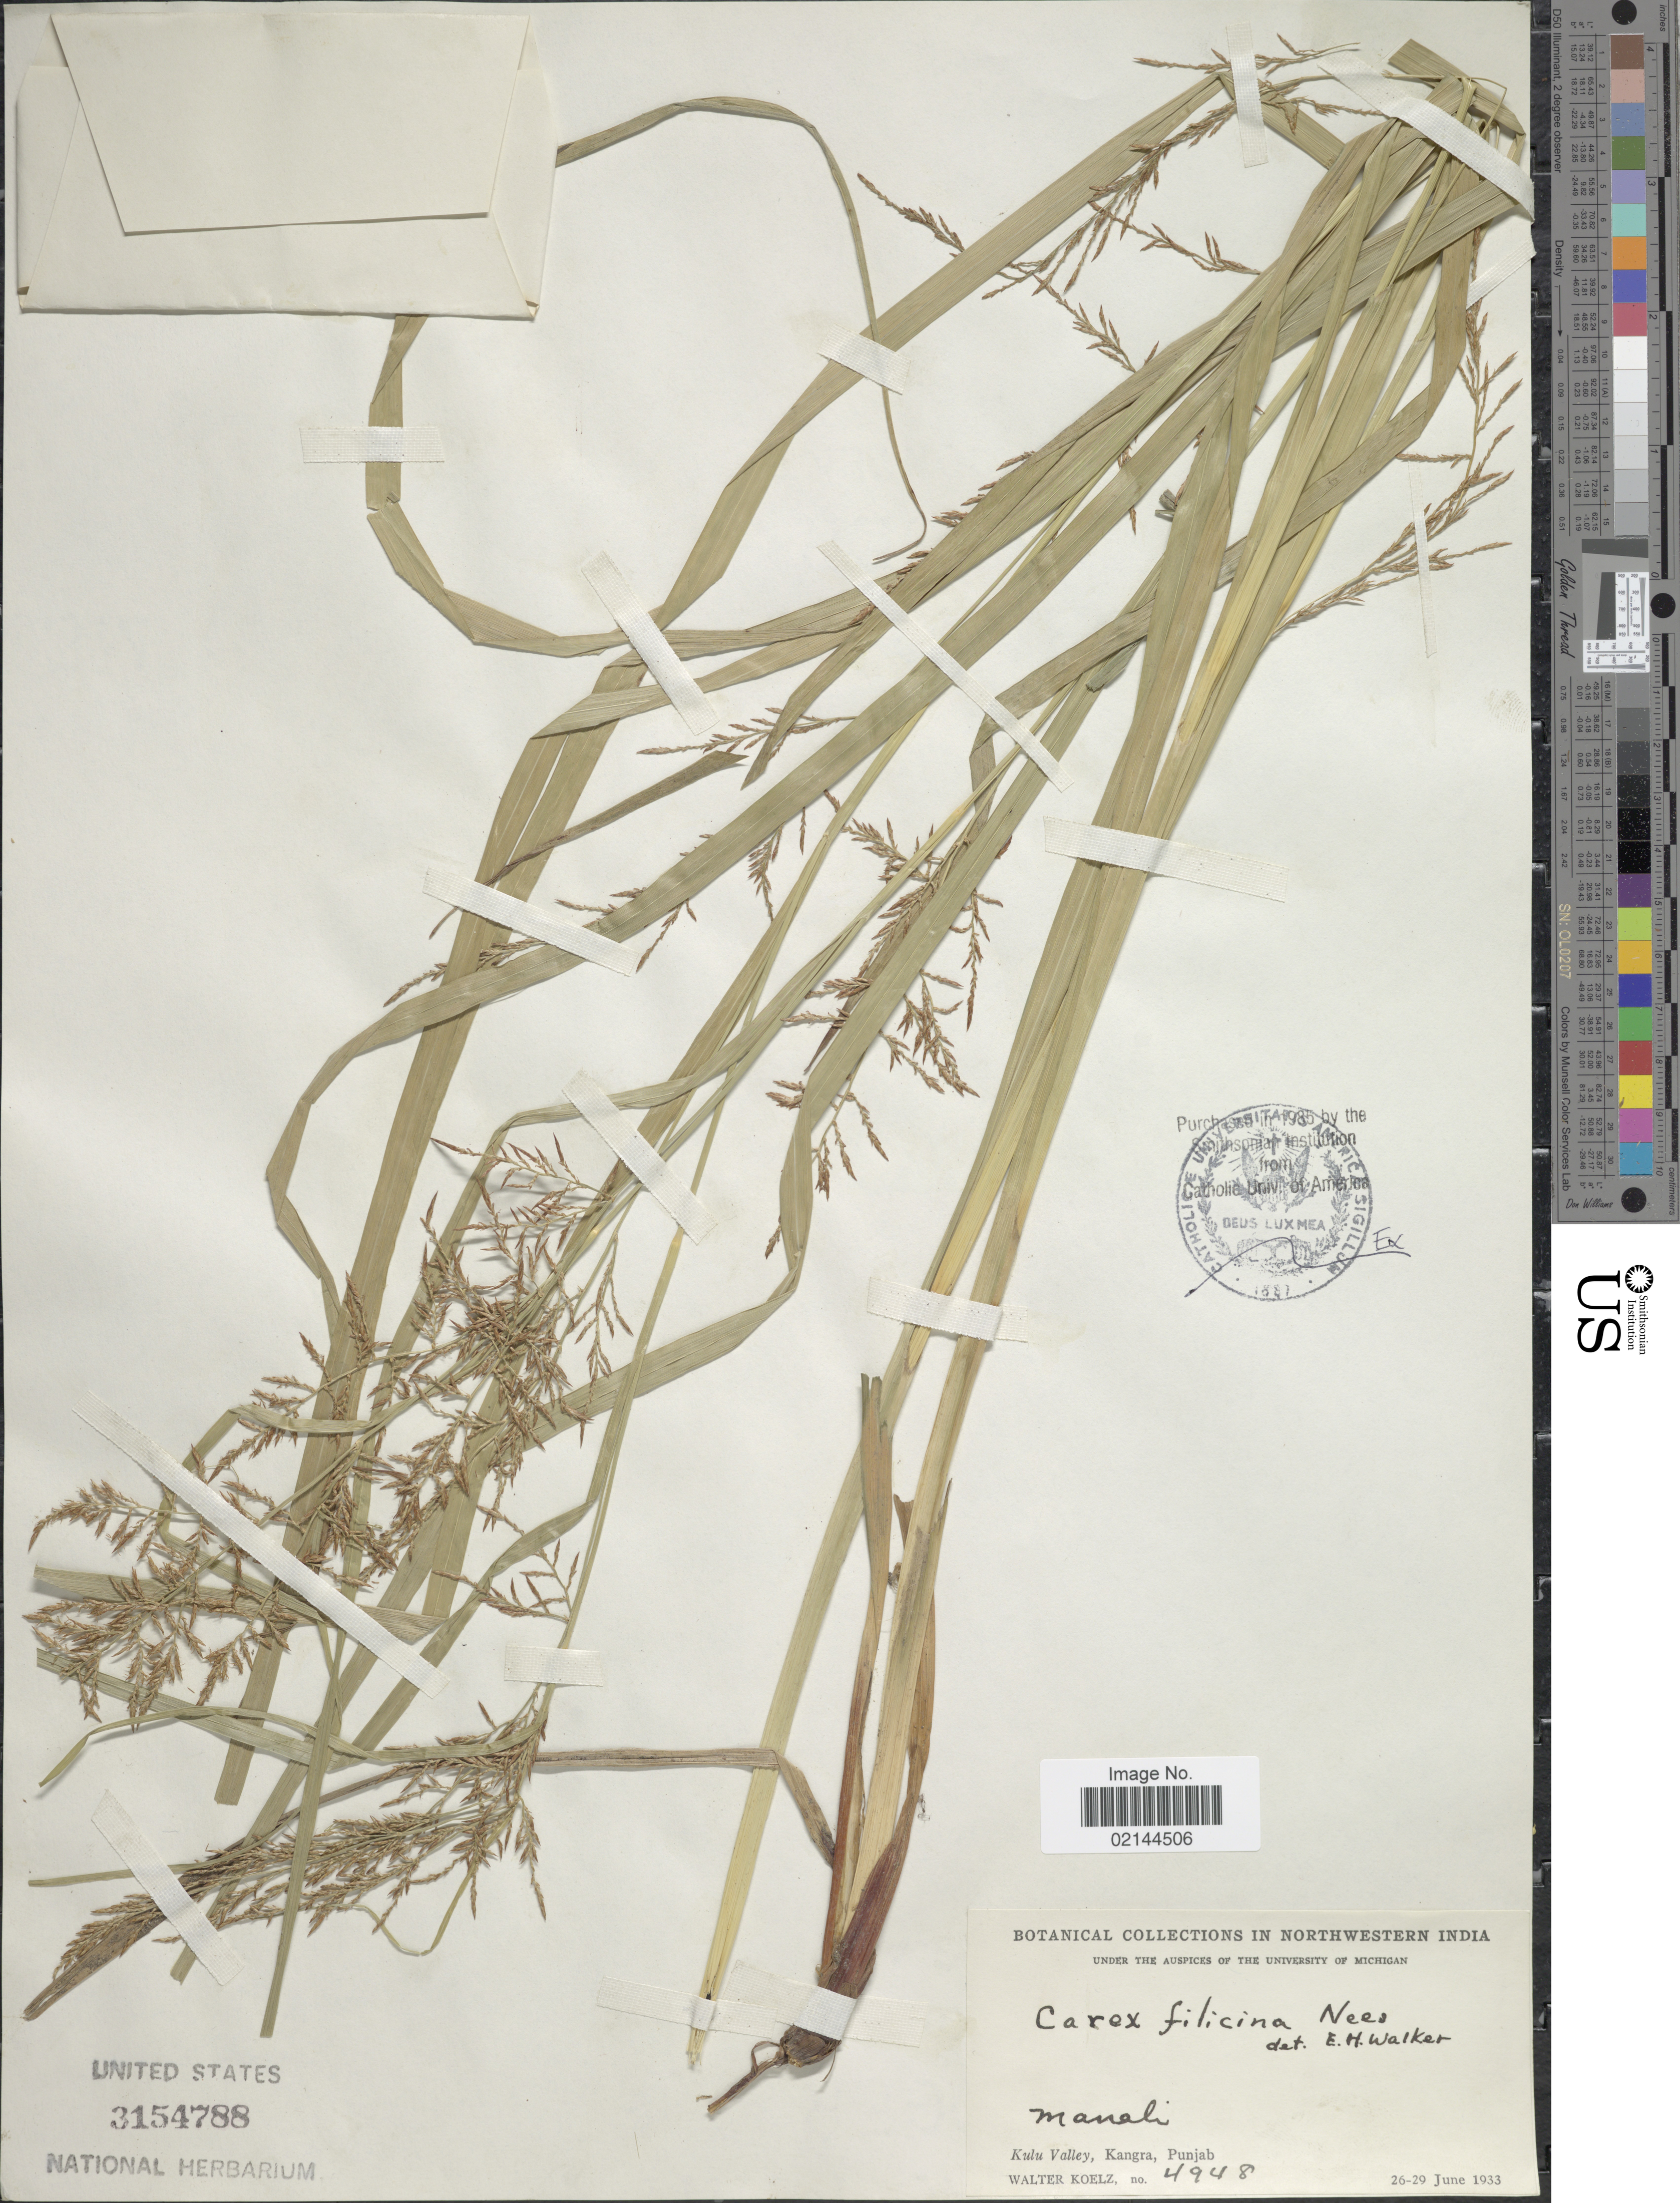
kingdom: Plantae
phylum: Tracheophyta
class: Liliopsida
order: Poales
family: Cyperaceae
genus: Carex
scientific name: Carex filicina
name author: Nees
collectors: W. N. Koelz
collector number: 4948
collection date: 1933-06-26/1933-06-29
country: India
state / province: Punjab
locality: Northwestern India. Manali. Kulu Valley, Kangra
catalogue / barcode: US 3154788